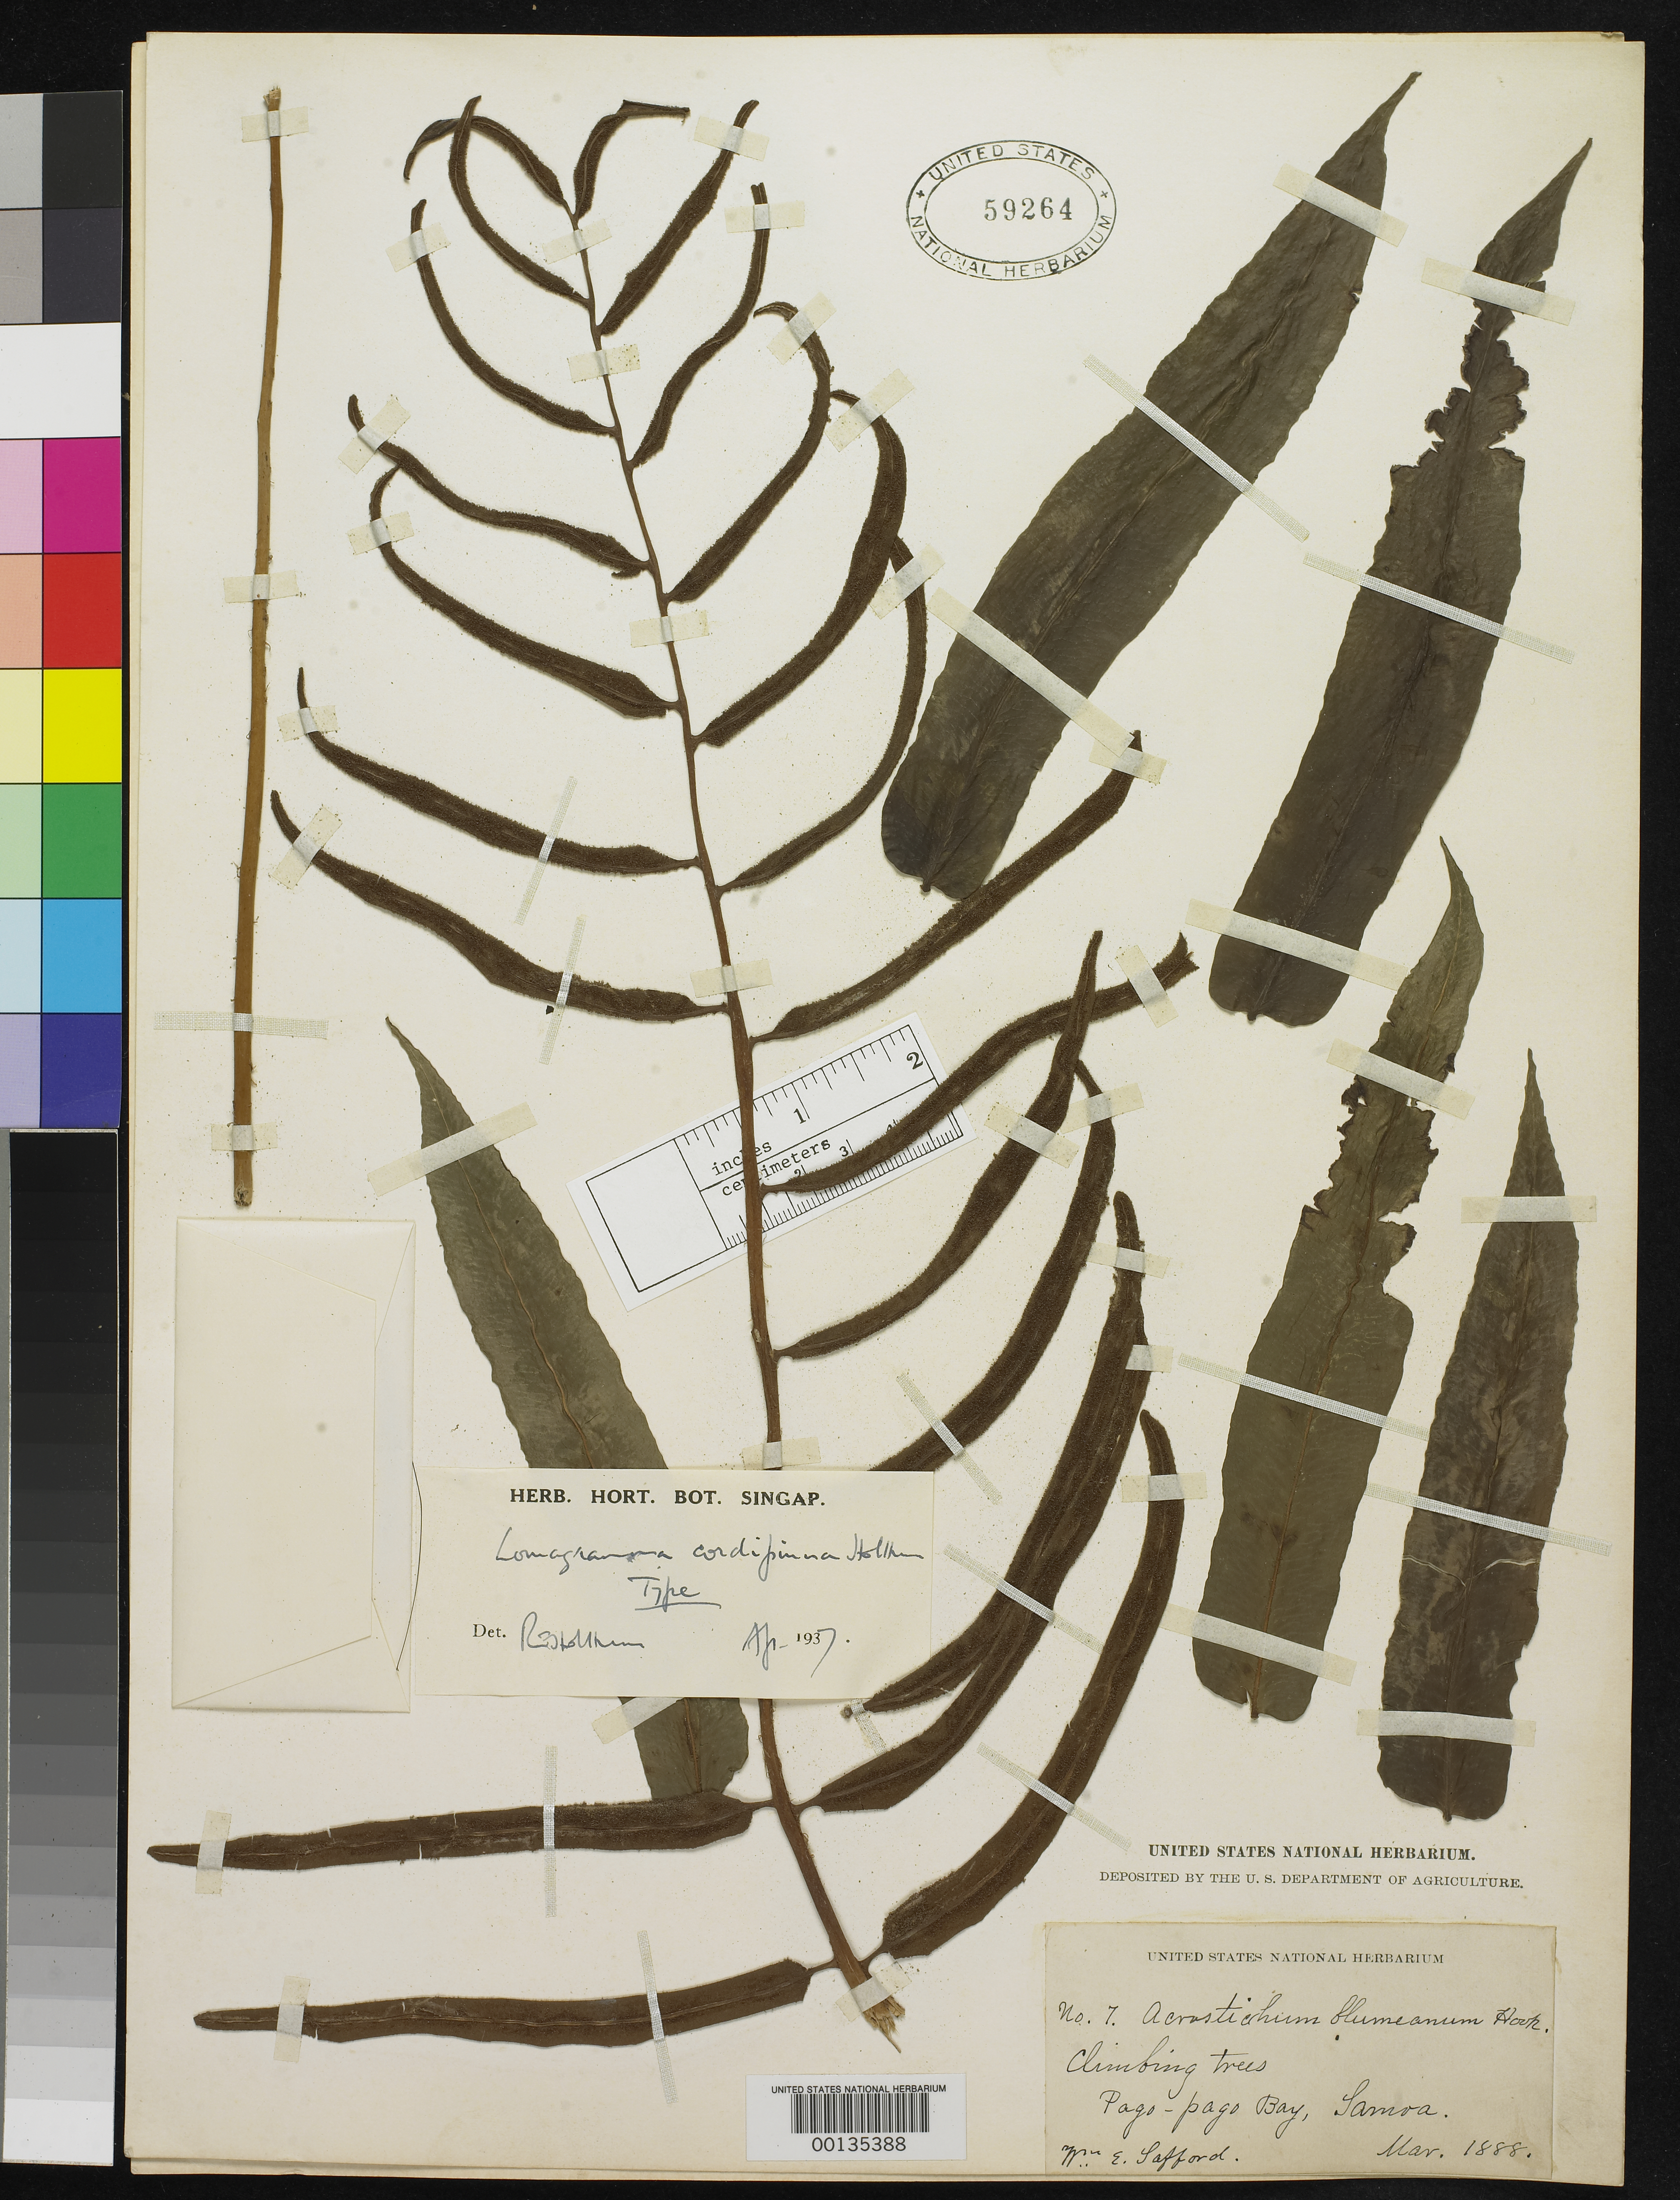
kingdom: Plantae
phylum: Tracheophyta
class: Polypodiopsida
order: Polypodiales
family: Dryopteridaceae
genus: Lomagramma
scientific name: Lomagramma cordipinna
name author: Holttum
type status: Holotype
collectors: W. E. Safford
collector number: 7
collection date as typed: Mar 1888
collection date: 1888-03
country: American Samoa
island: Tutua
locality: Pago-Pago Bay.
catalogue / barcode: US 59264